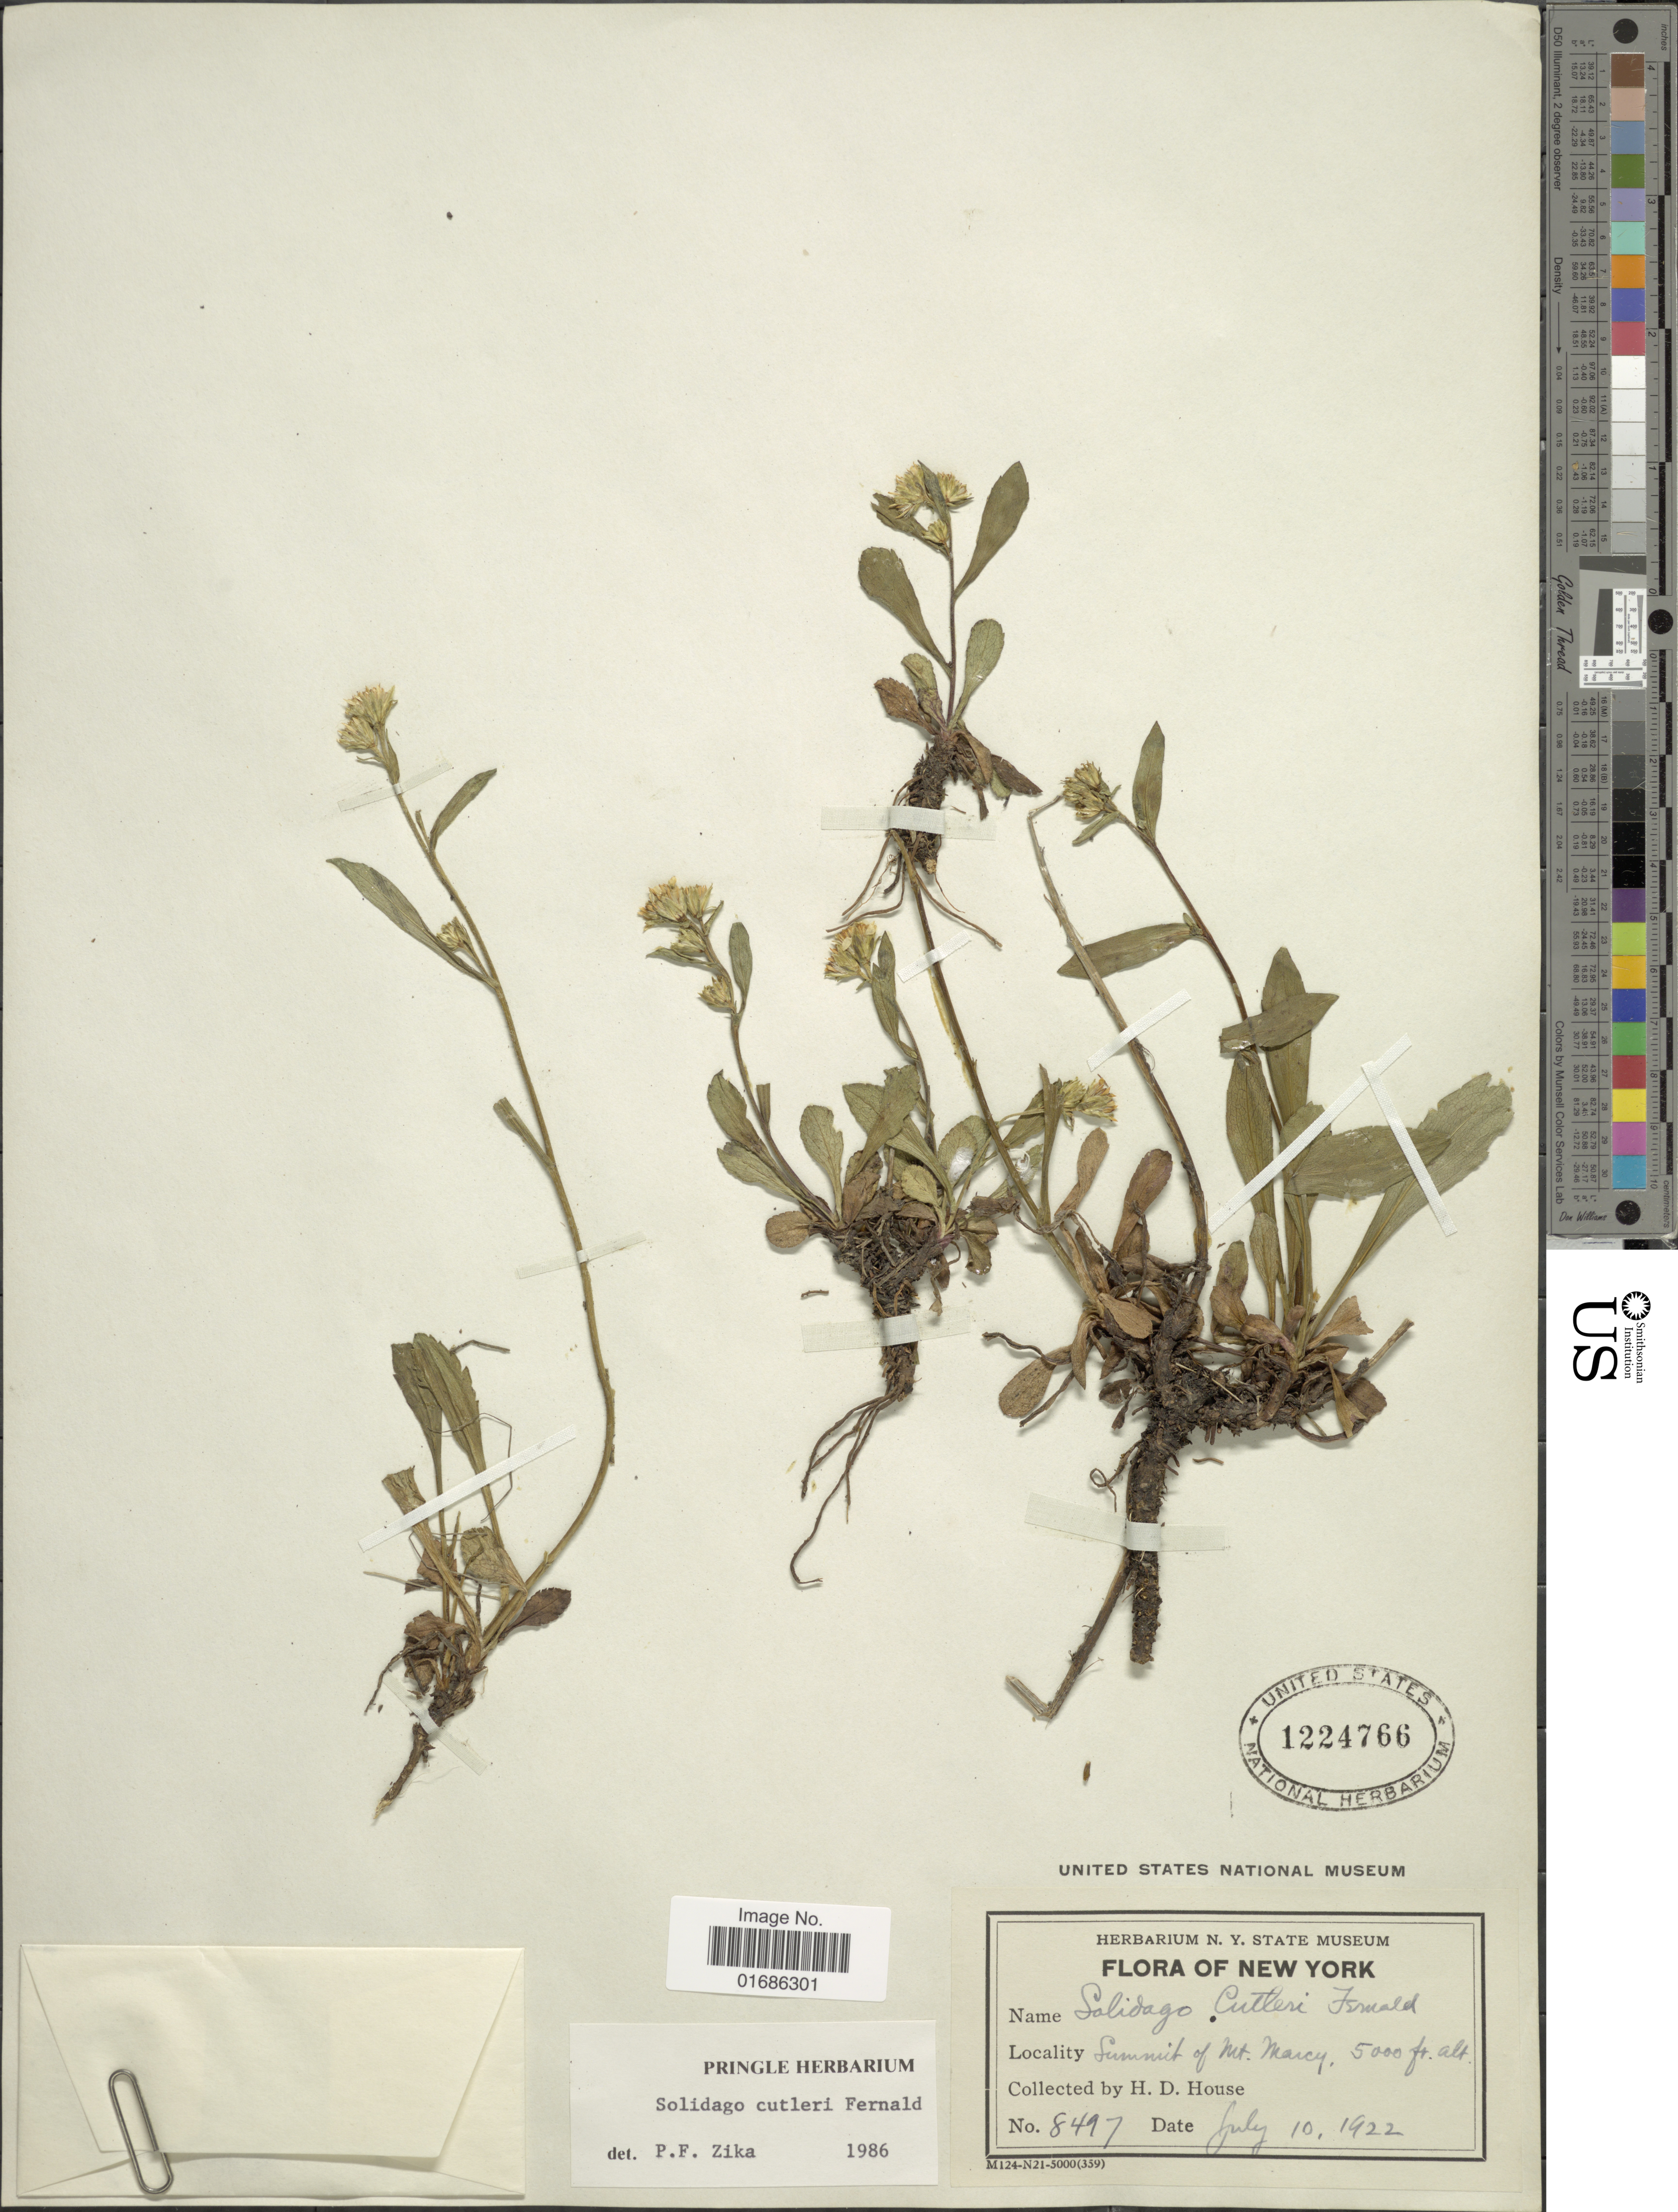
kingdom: Plantae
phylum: Tracheophyta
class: Magnoliopsida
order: Asterales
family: Asteraceae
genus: Solidago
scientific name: Solidago cutleri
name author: Fernald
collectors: H. D. House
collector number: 8497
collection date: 1922-07-10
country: United States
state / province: New York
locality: Summit of Mt Marcy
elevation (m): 1524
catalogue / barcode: US 1224766